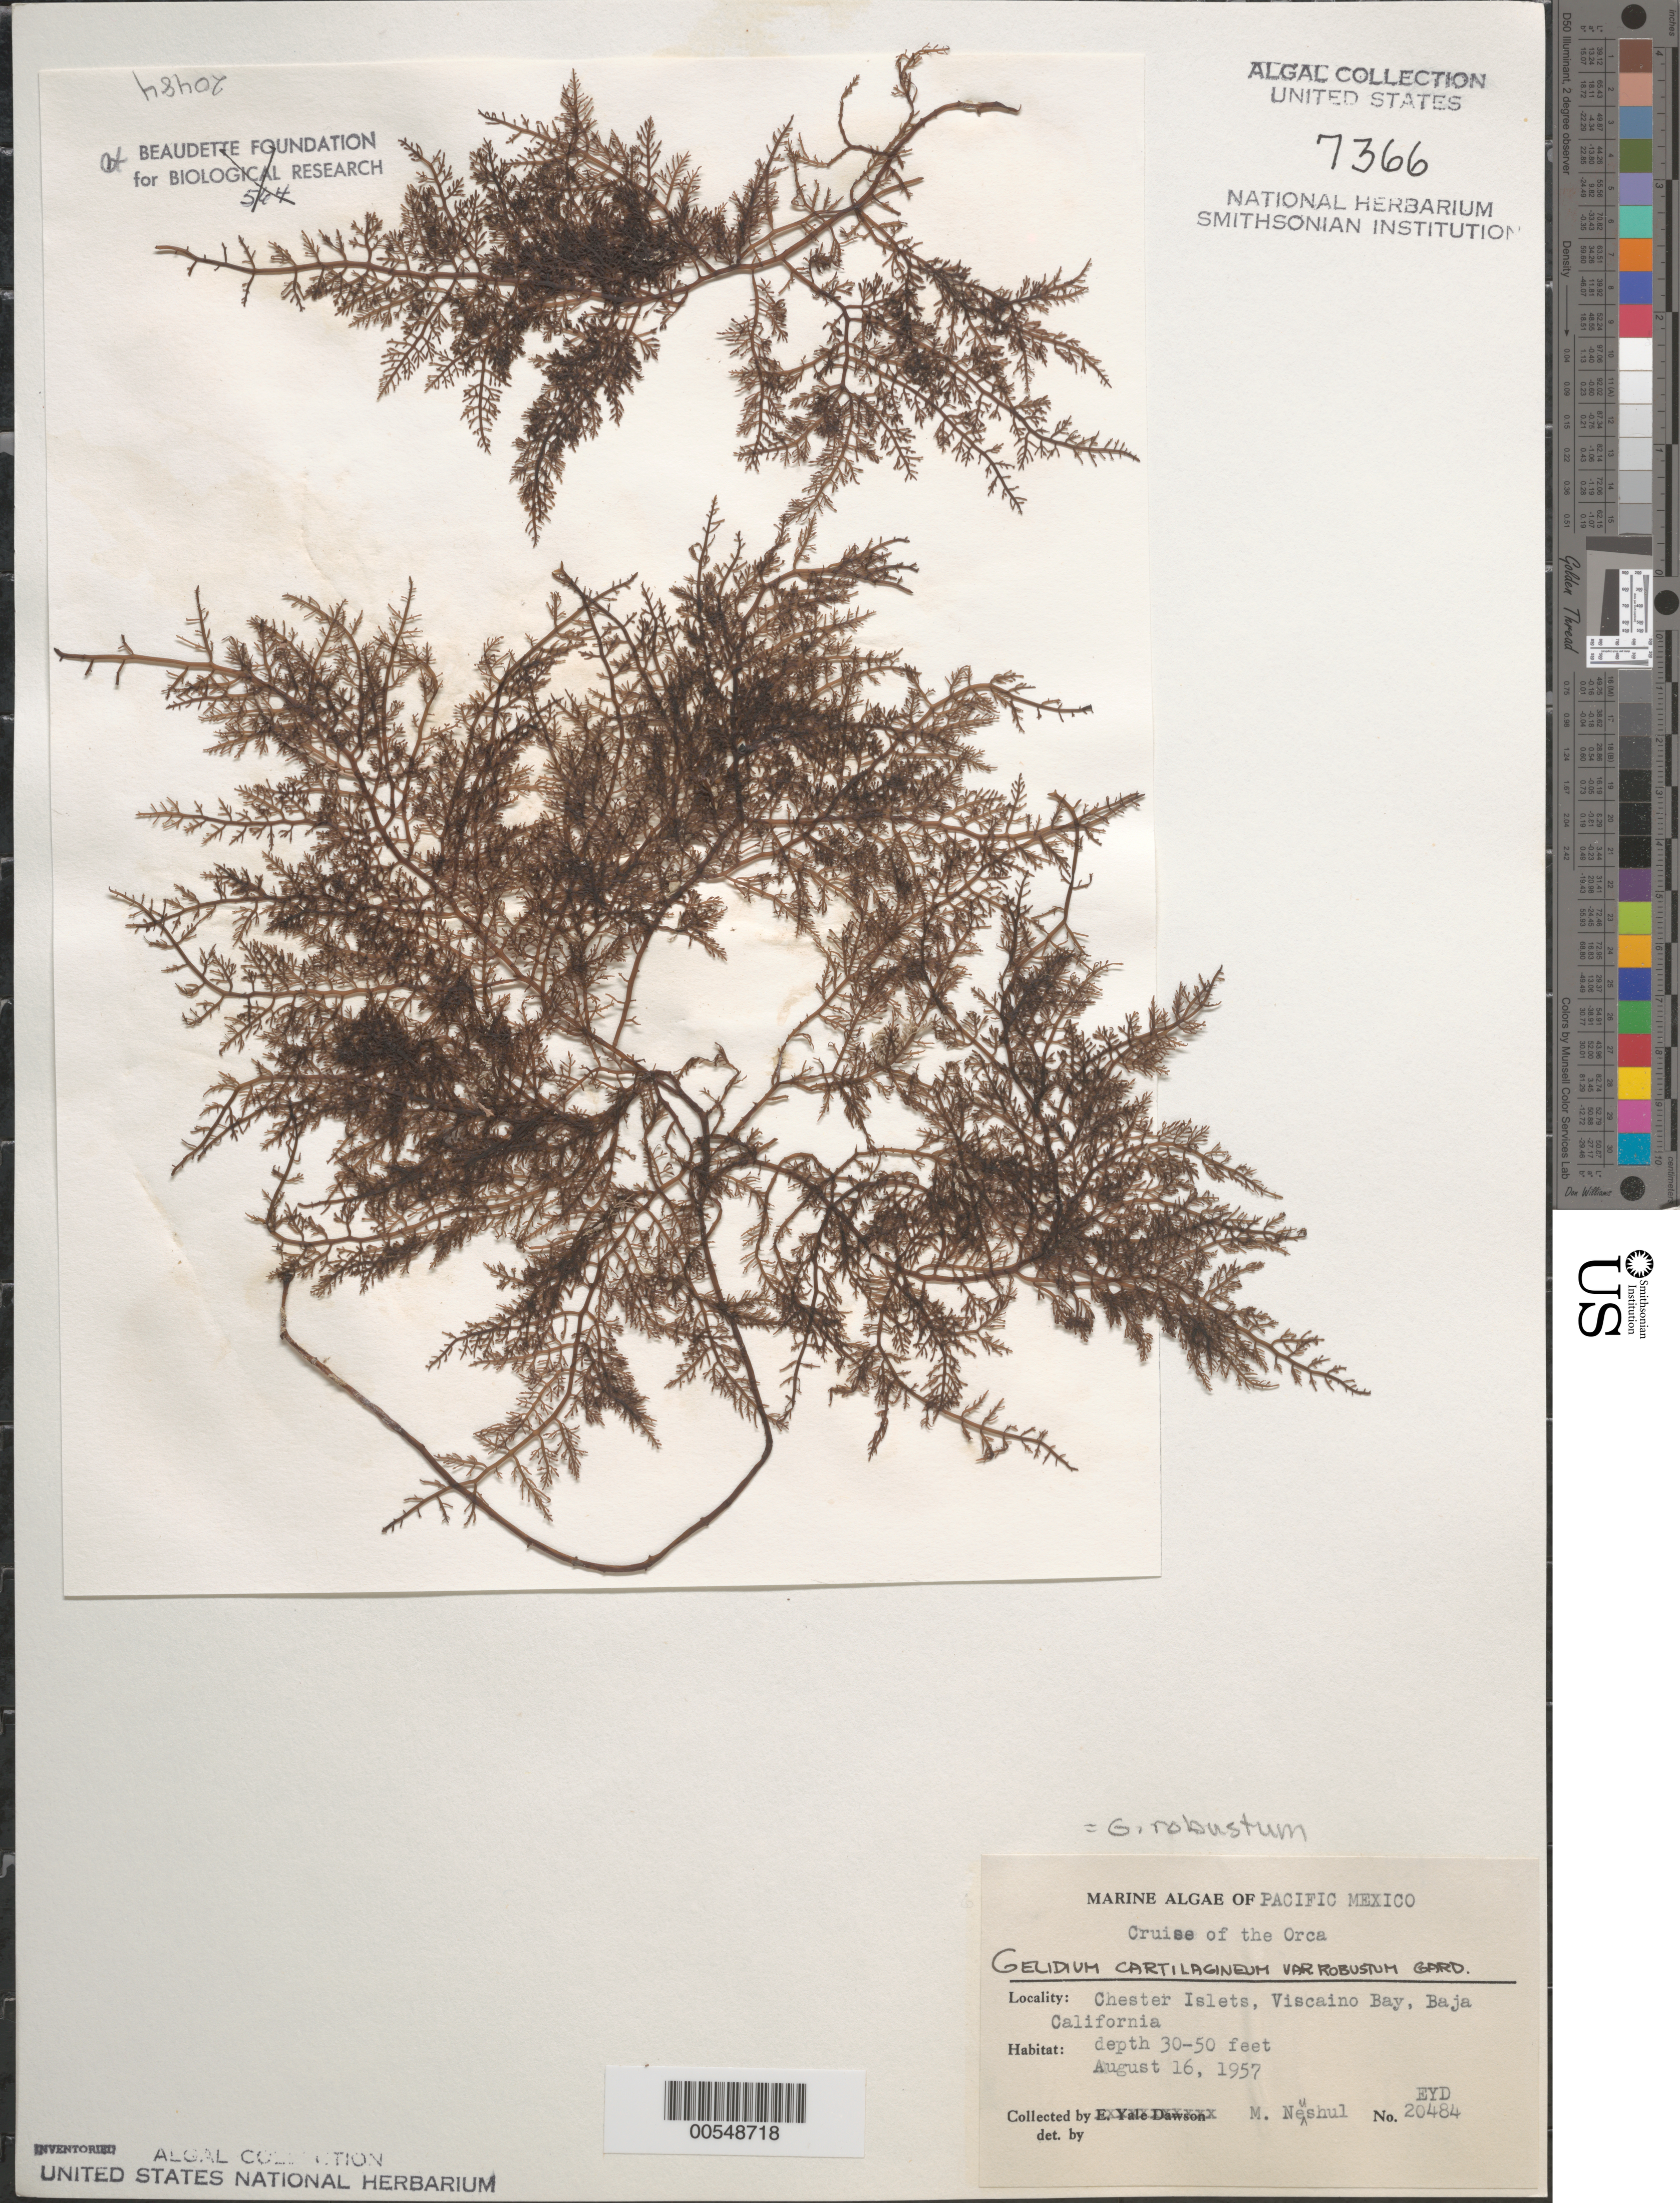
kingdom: Plantae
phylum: Rhodophyta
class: Florideophyceae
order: Gelidiales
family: Gelidiaceae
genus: Gelidium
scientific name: Gelidium robustum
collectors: M. Neushul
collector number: EYD 20484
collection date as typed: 16 Aug 1957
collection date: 1957-08-16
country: Mexico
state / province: Baja California Sur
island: Chester Islets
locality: Bahia Sebastian Vizcaino (Viscaino Bay)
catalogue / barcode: US 7366